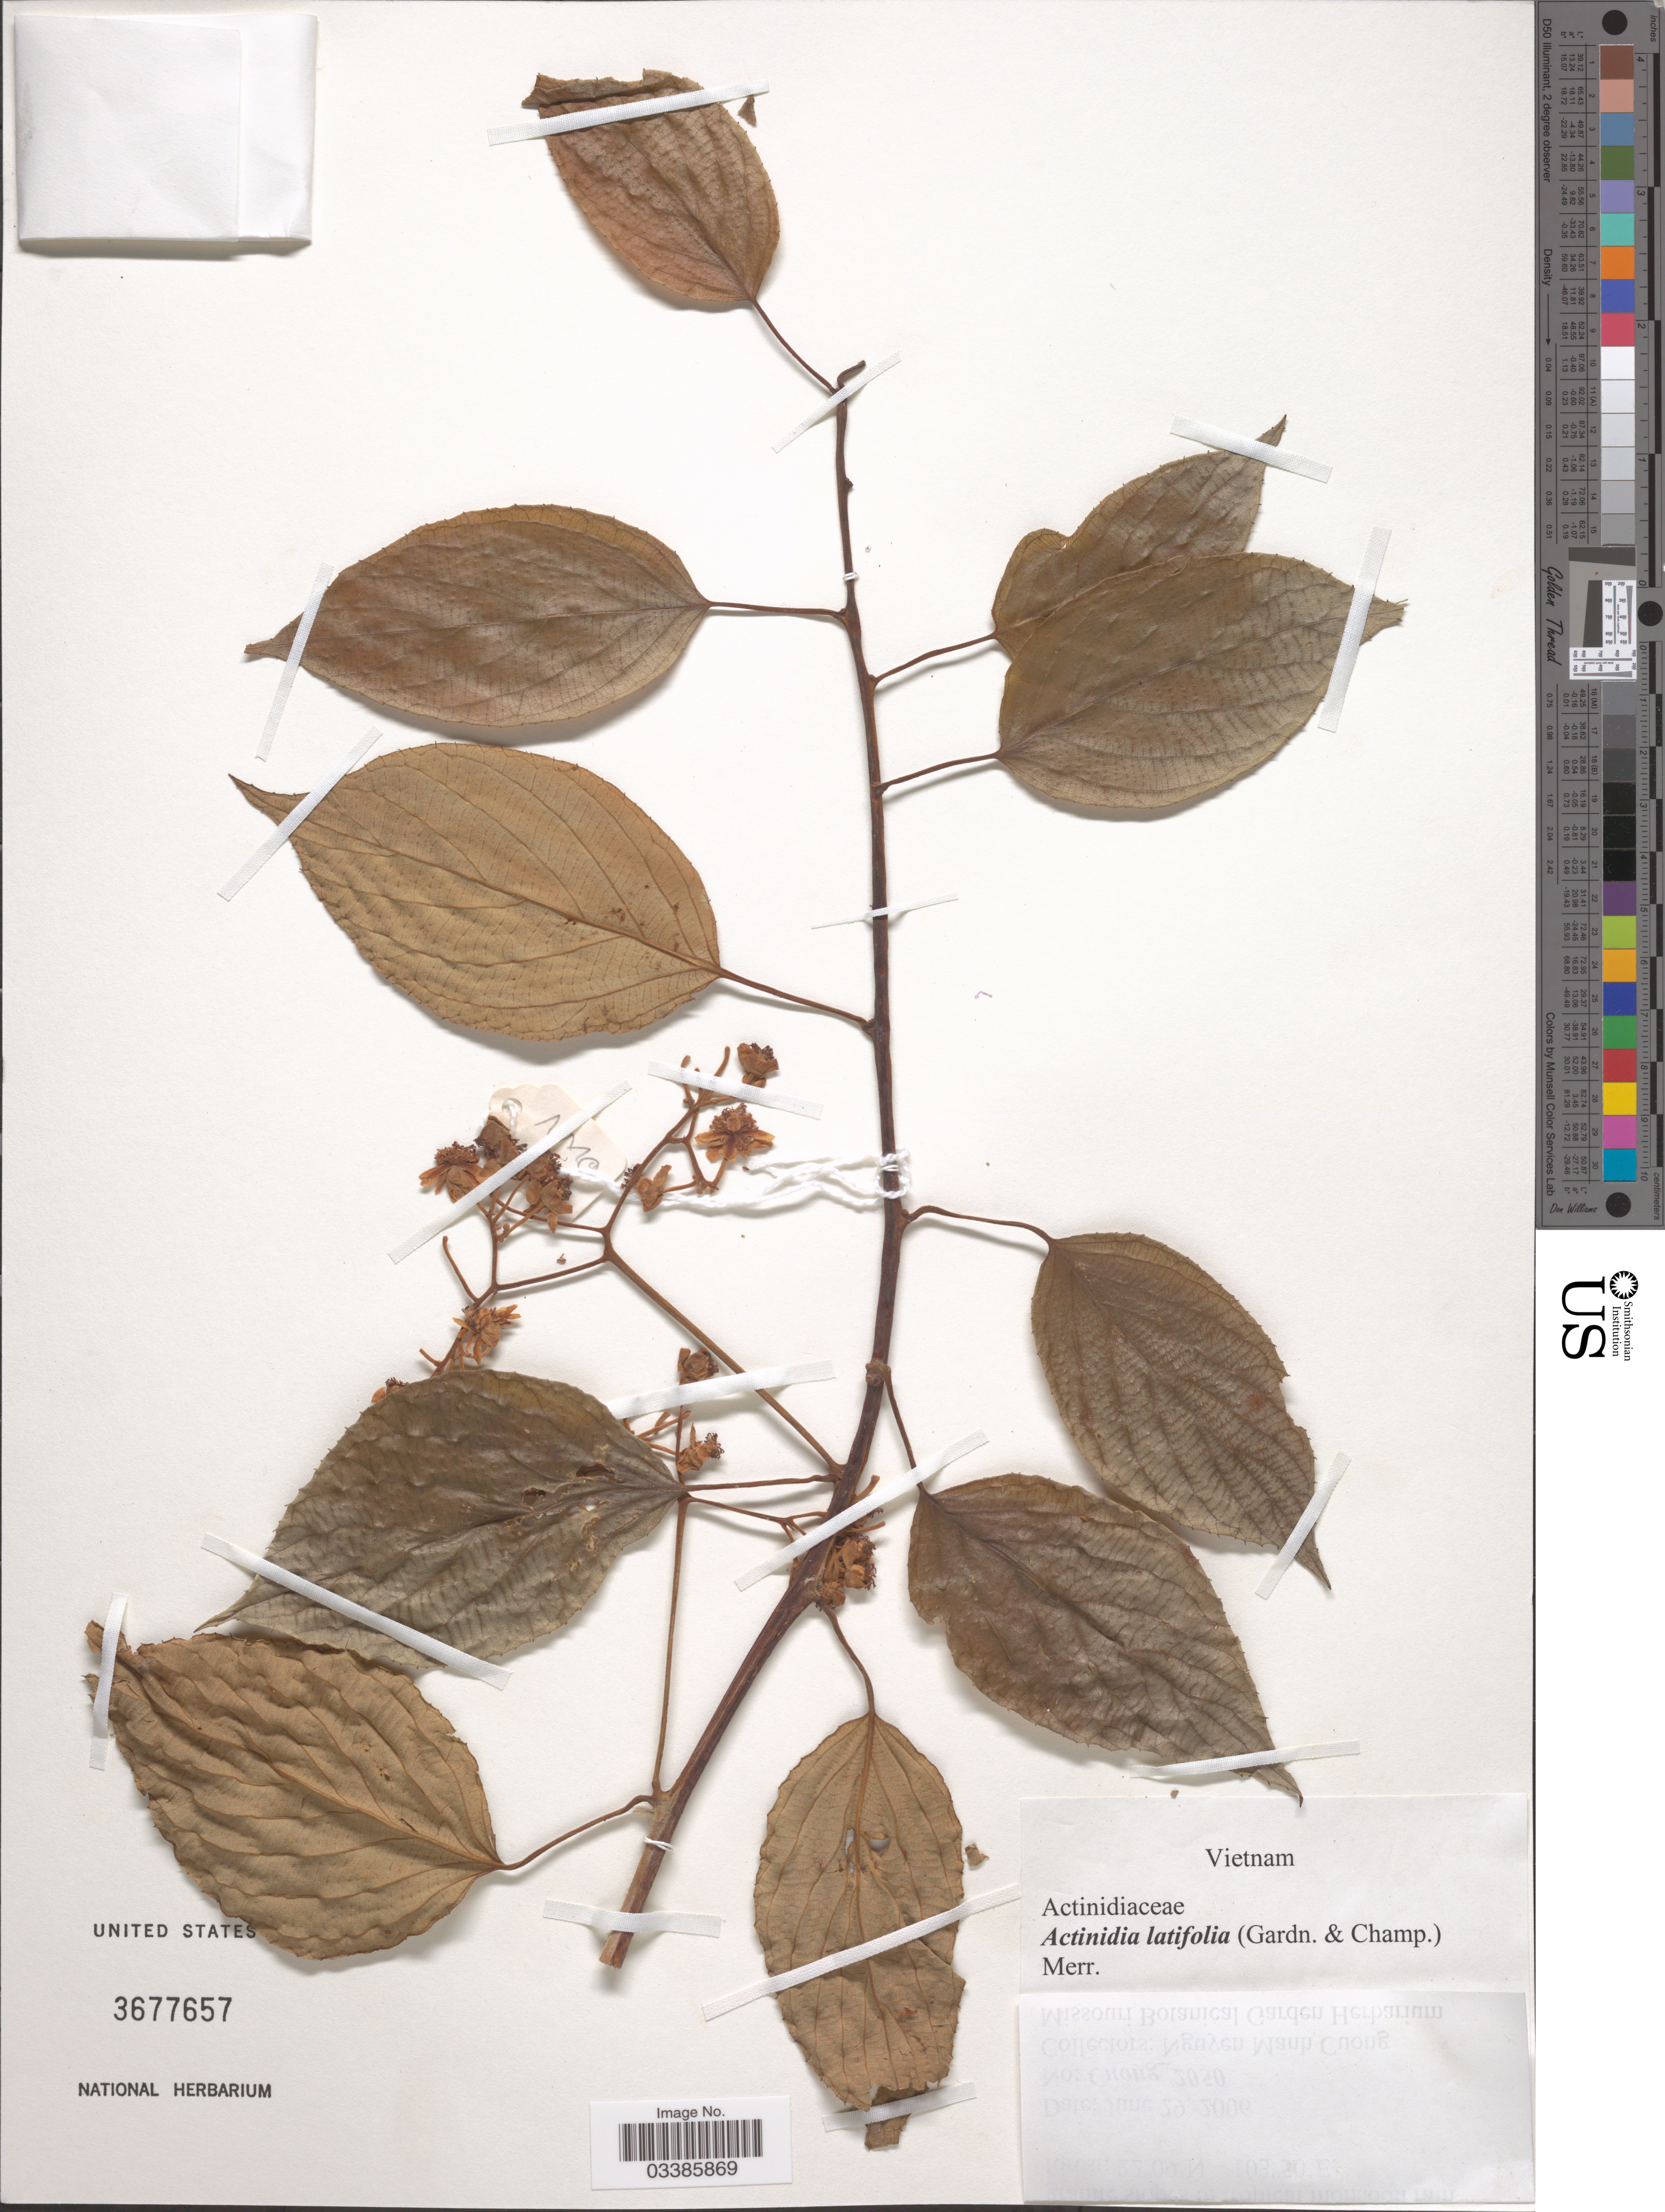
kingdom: Plantae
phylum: Tracheophyta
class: Magnoliopsida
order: Ericales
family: Actinidiaceae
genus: Actinidia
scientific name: Actinidia latifolia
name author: (Gardner & Champ.) Merr.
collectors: N. M. Cuong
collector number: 2050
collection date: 2006-06-29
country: Vietnam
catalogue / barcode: US 3677657